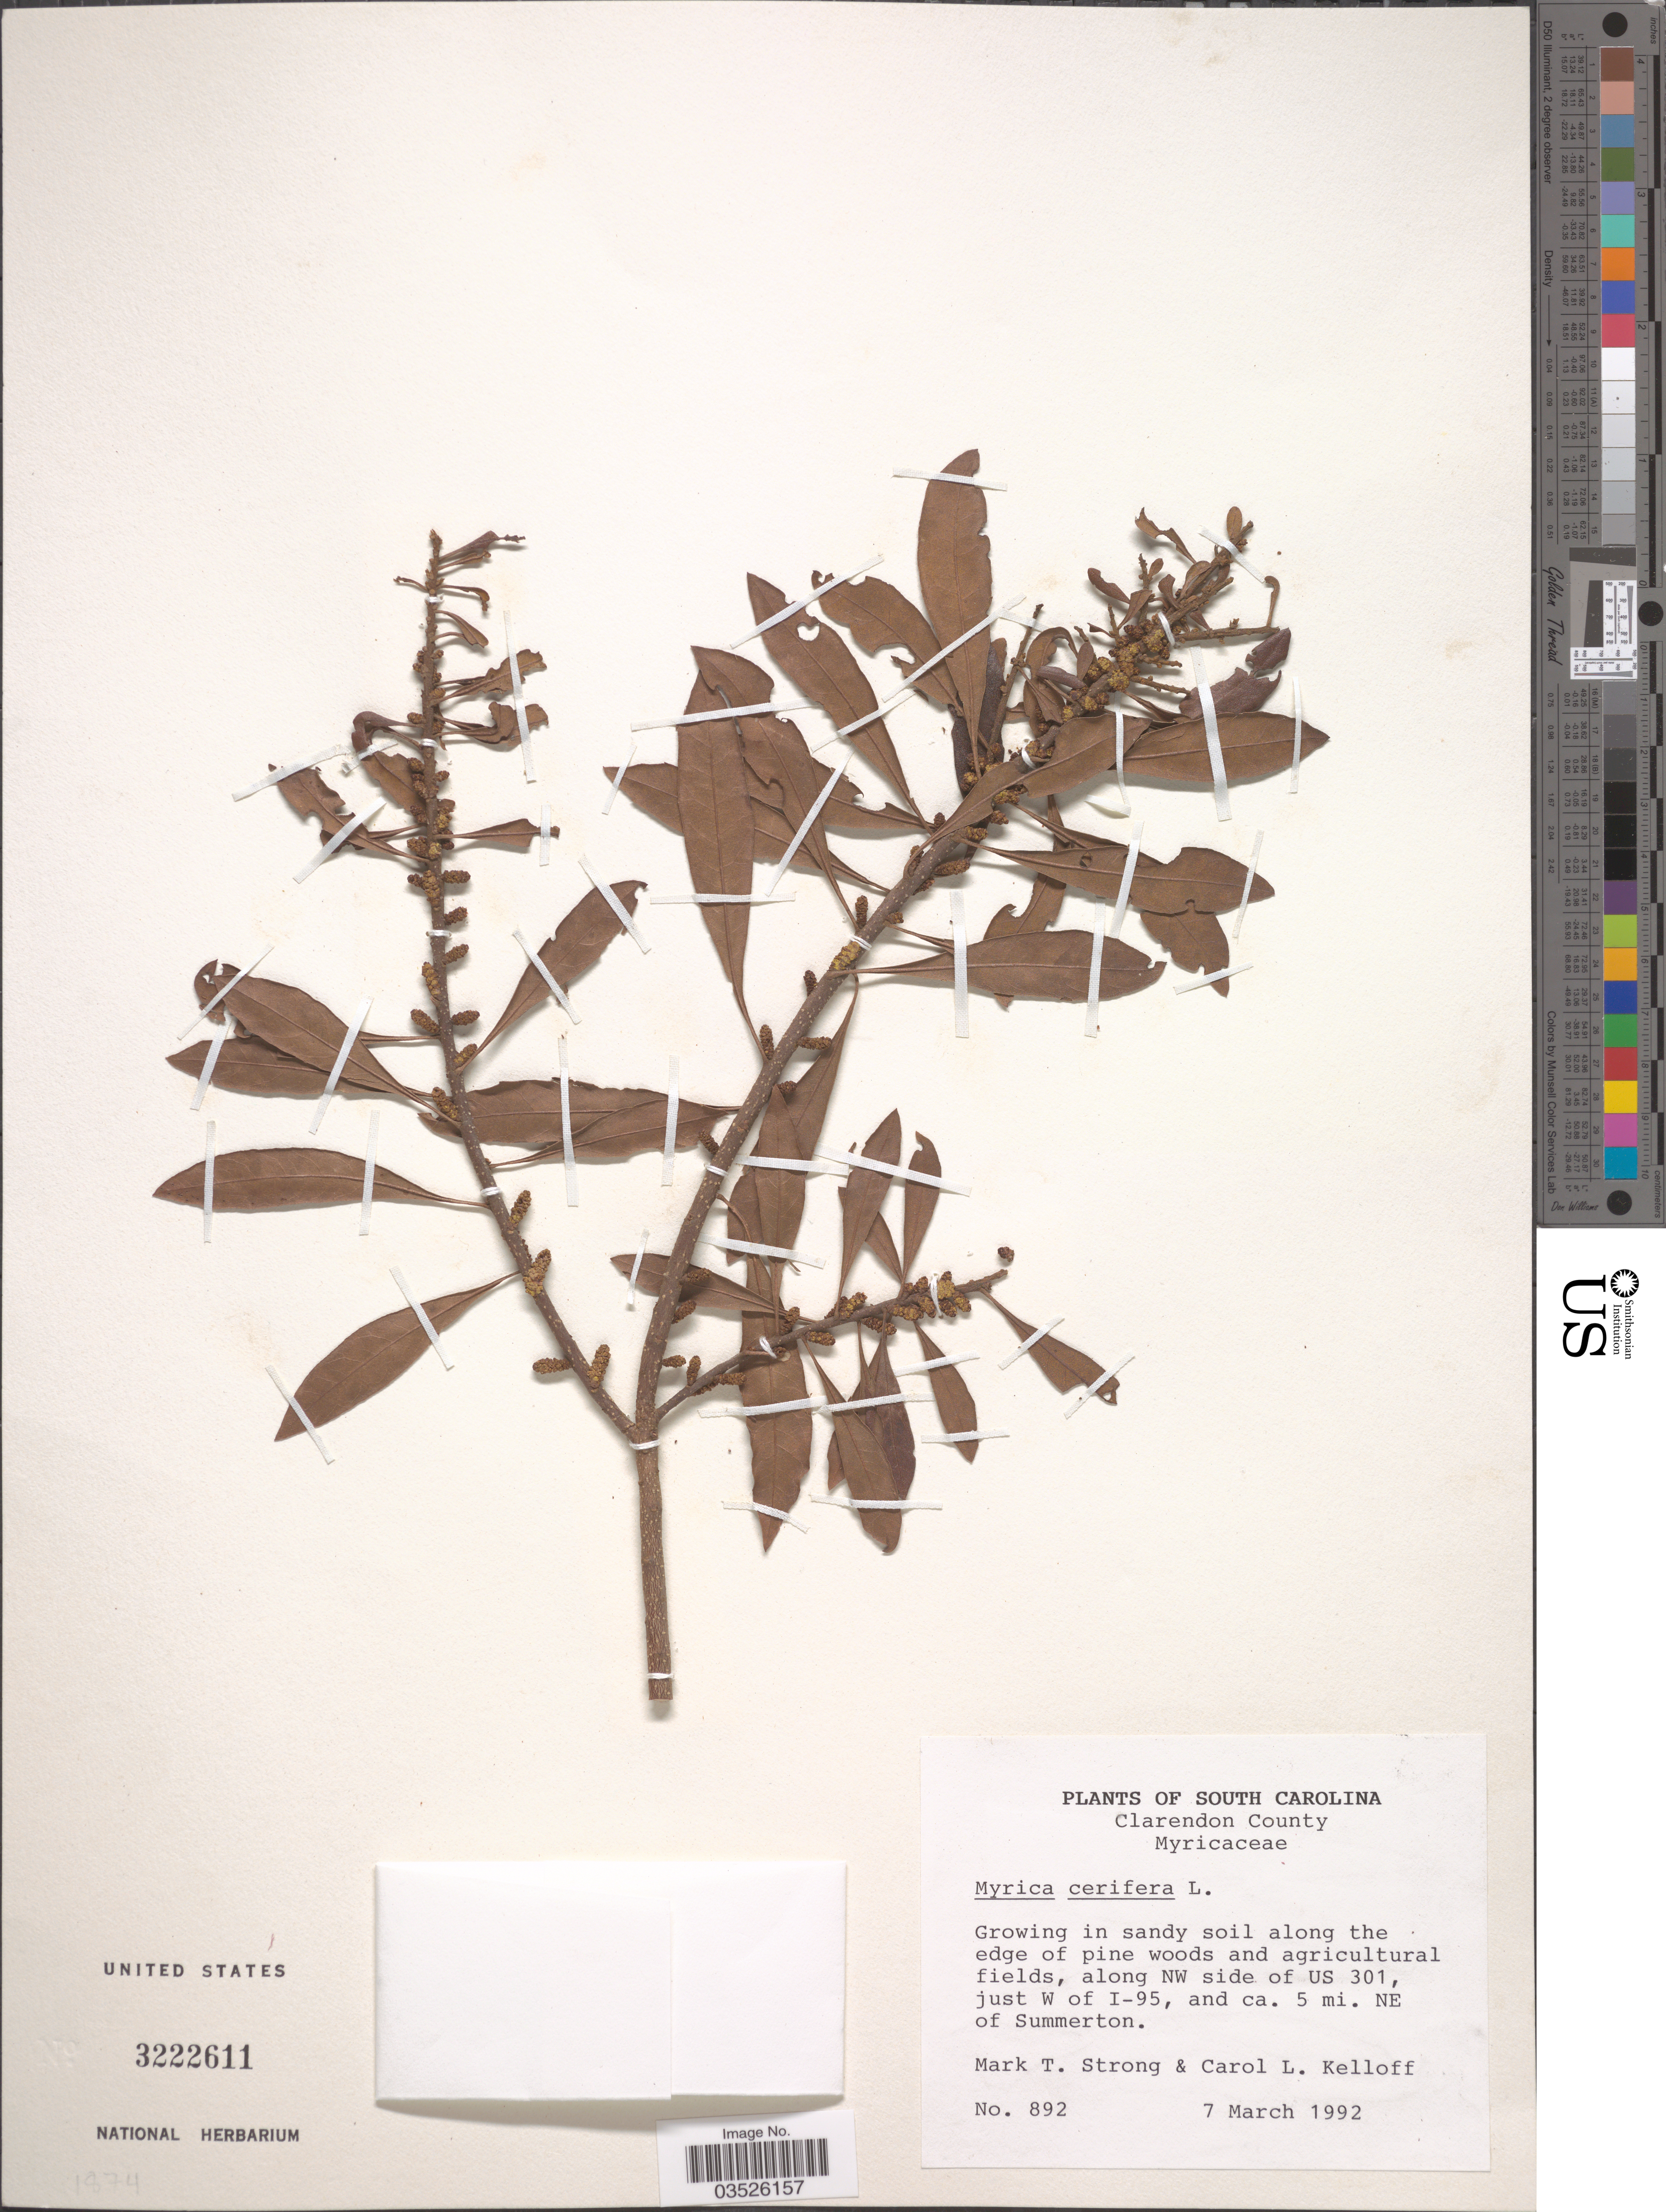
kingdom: Plantae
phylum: Tracheophyta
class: Magnoliopsida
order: Fagales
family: Myricaceae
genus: Morella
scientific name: Morella cerifera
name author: (L.) Small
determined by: Strong, M. T., (US), Smithsonian Institution - National Museum of Natural History (UNITED STATES)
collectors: M. T. Strong & C. L. Kelloff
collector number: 892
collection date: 1992-03-07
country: United States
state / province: South Carolina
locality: Clarendon County. Along NW side of US 301, just W of I-95, and ca. 5 mi. NE of Summerton.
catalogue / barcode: US 3222611